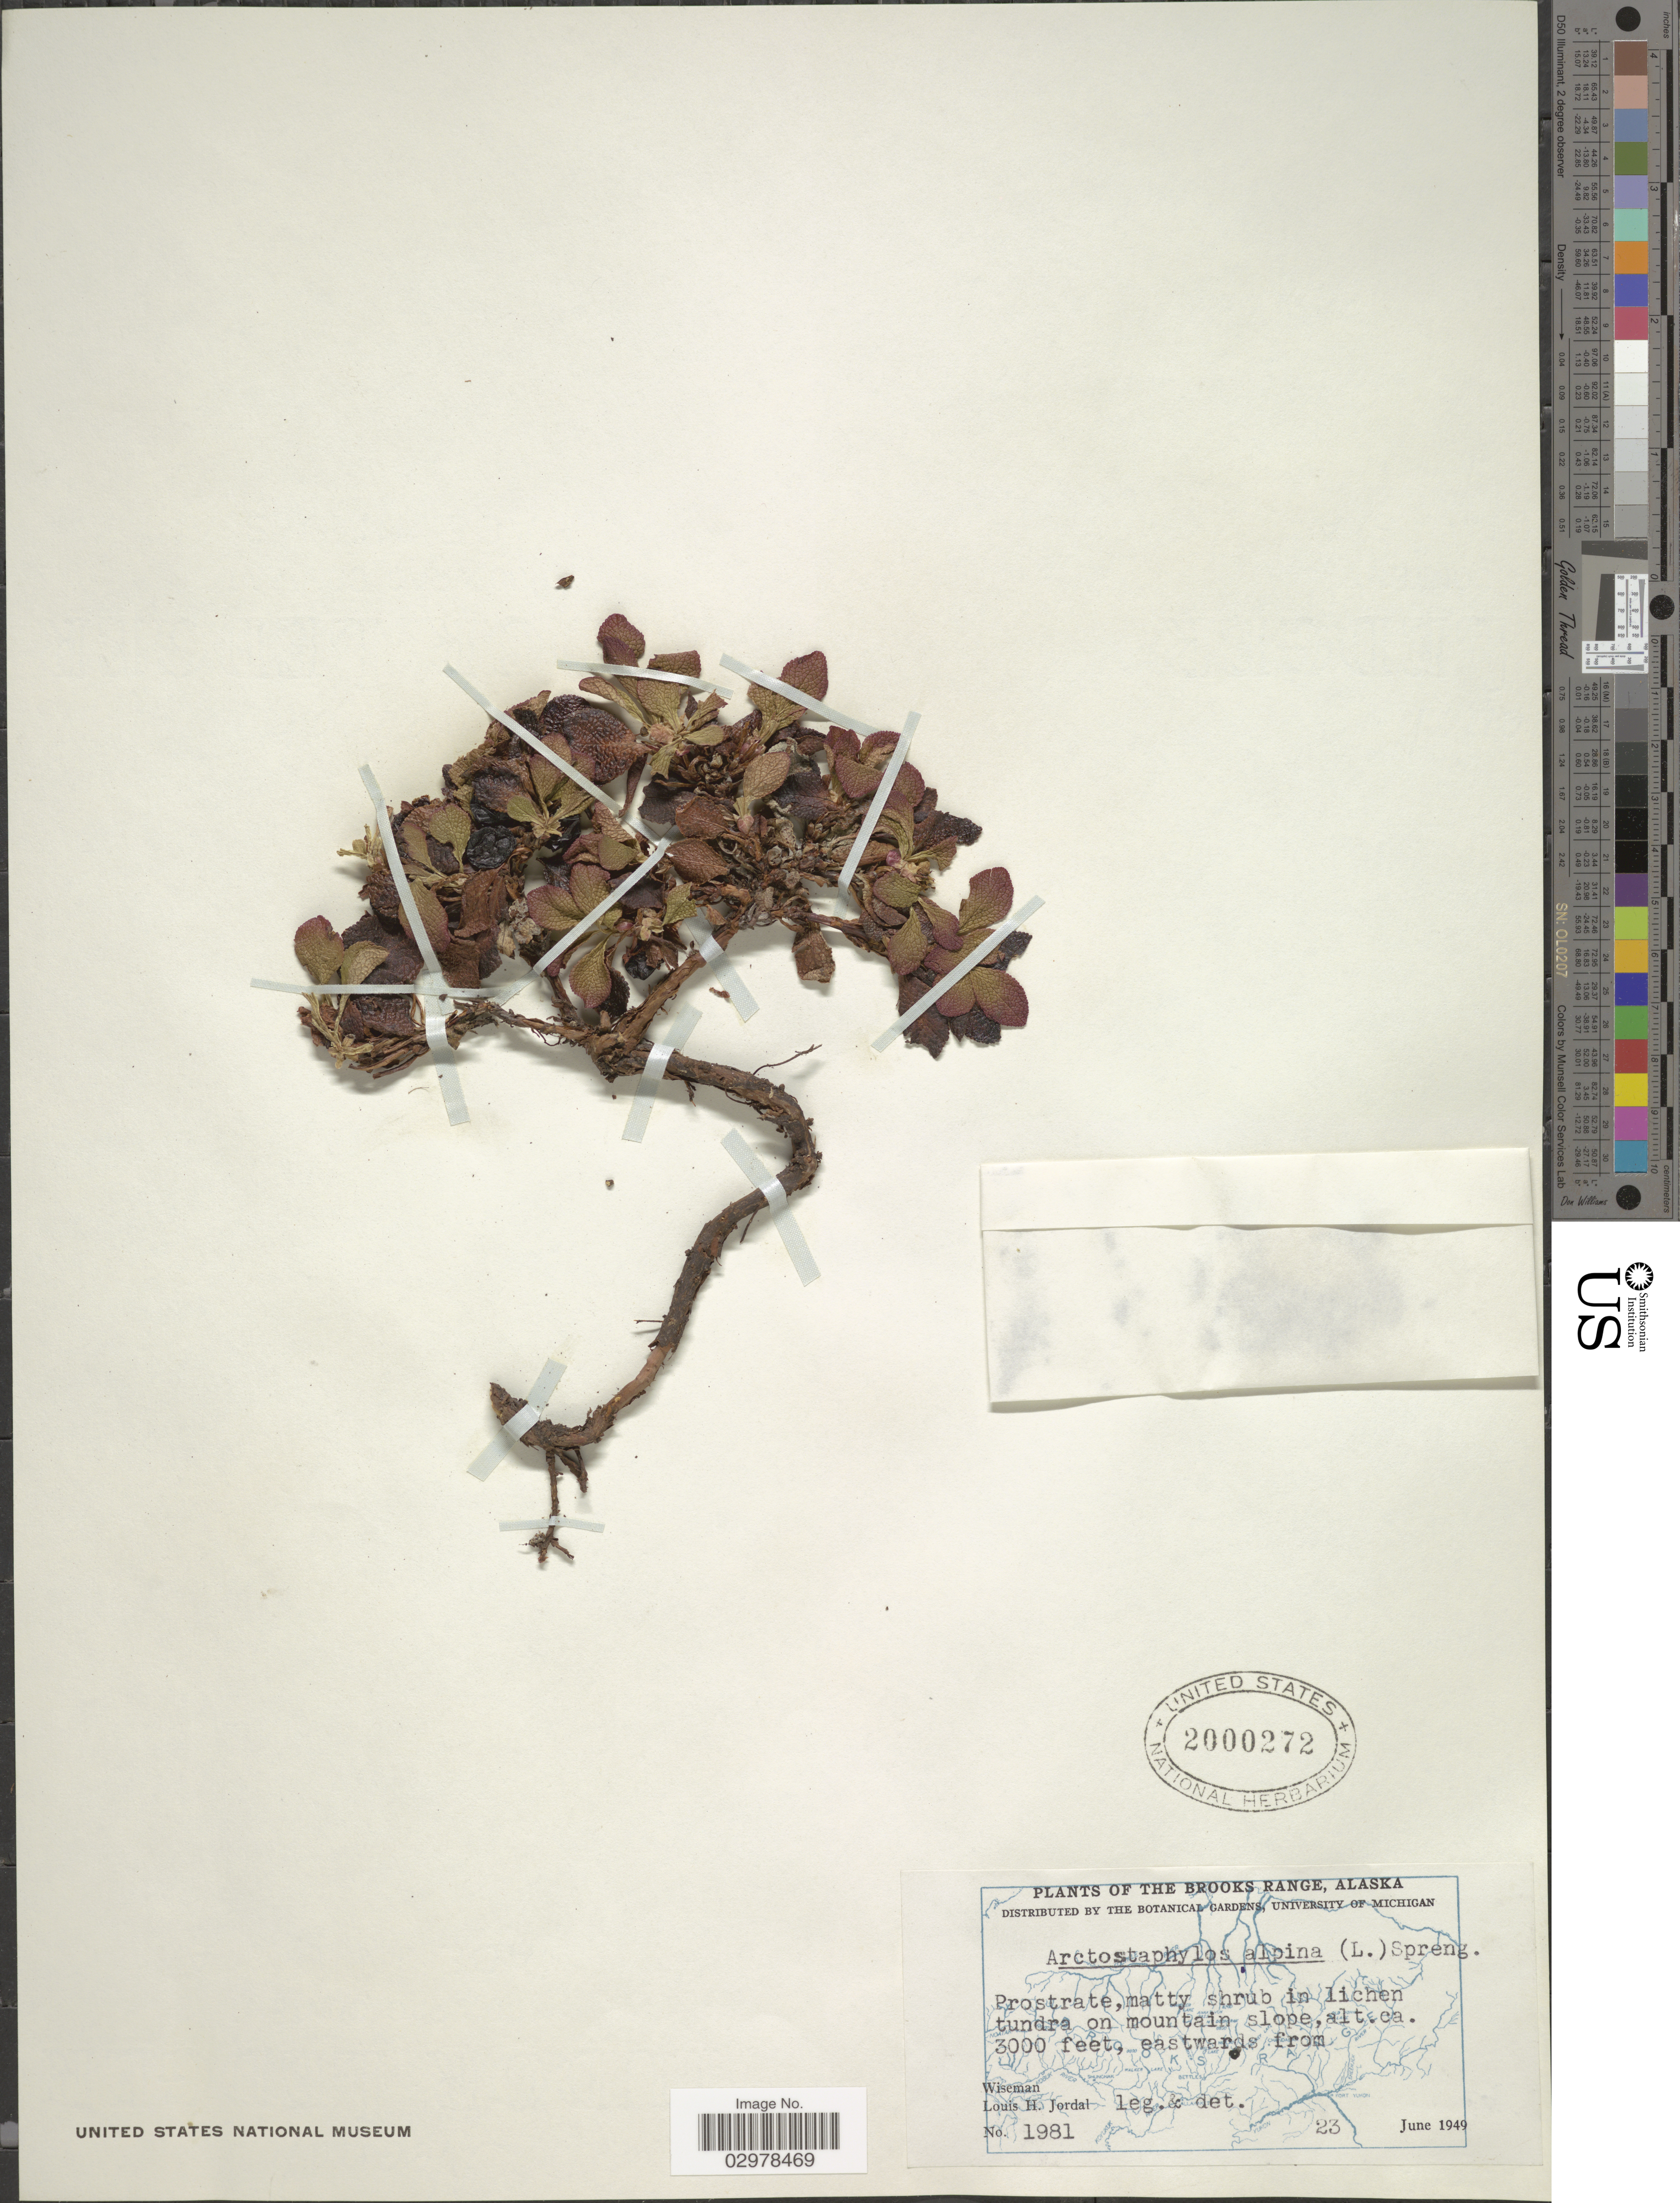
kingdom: Plantae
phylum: Tracheophyta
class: Magnoliopsida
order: Ericales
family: Ericaceae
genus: Arctostaphylos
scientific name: Arctostaphylos alpina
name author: (L.) Spreng.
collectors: L. Jordal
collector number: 1981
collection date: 1949-06-23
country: United States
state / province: Alaska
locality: The Brooks Range, eastwards from Wiseman.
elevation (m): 914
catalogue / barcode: US 2000272